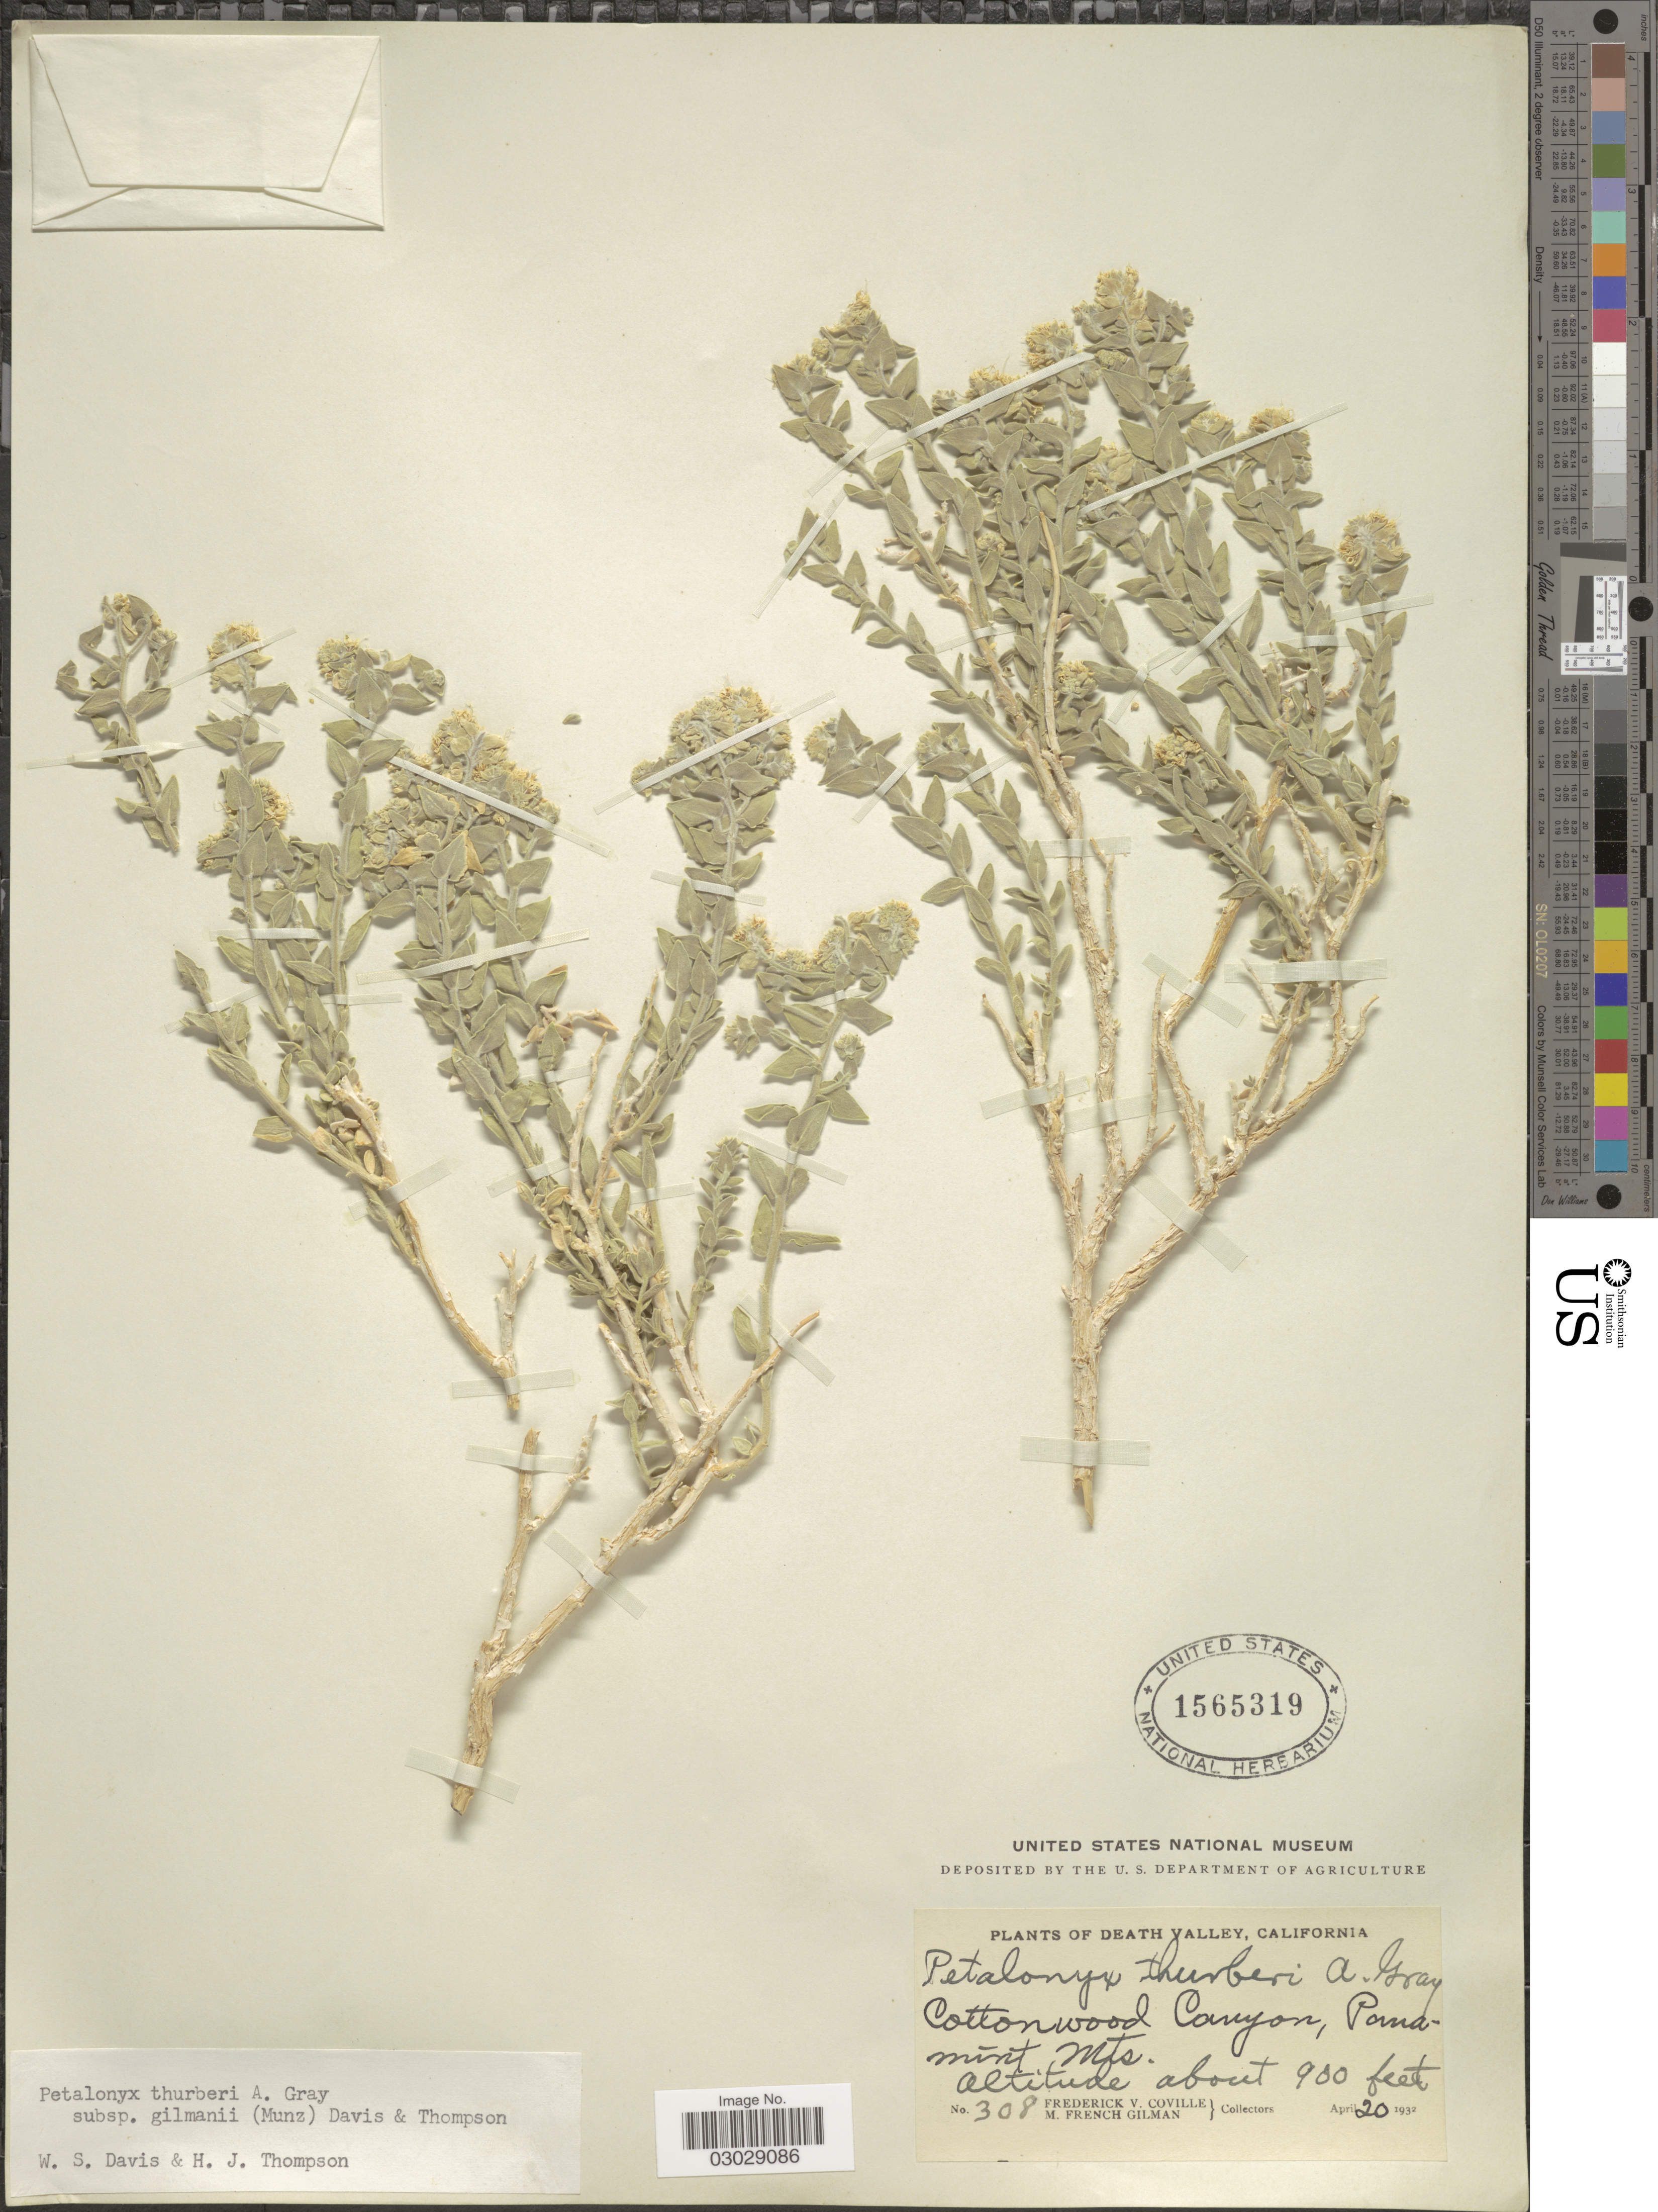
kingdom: Plantae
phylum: Tracheophyta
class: Magnoliopsida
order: Cornales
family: Loasaceae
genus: Petalonyx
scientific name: Petalonyx thurberi subsp. gilmanii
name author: (Munz) W.S. Davis & H.J. Thomps.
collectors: F. V. Coville & M. F. Gilman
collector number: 308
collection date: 1932-04-20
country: United States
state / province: California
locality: Death Valley. Cottonwood Canyon, Panamint Mts.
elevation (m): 274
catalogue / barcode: US 1565319